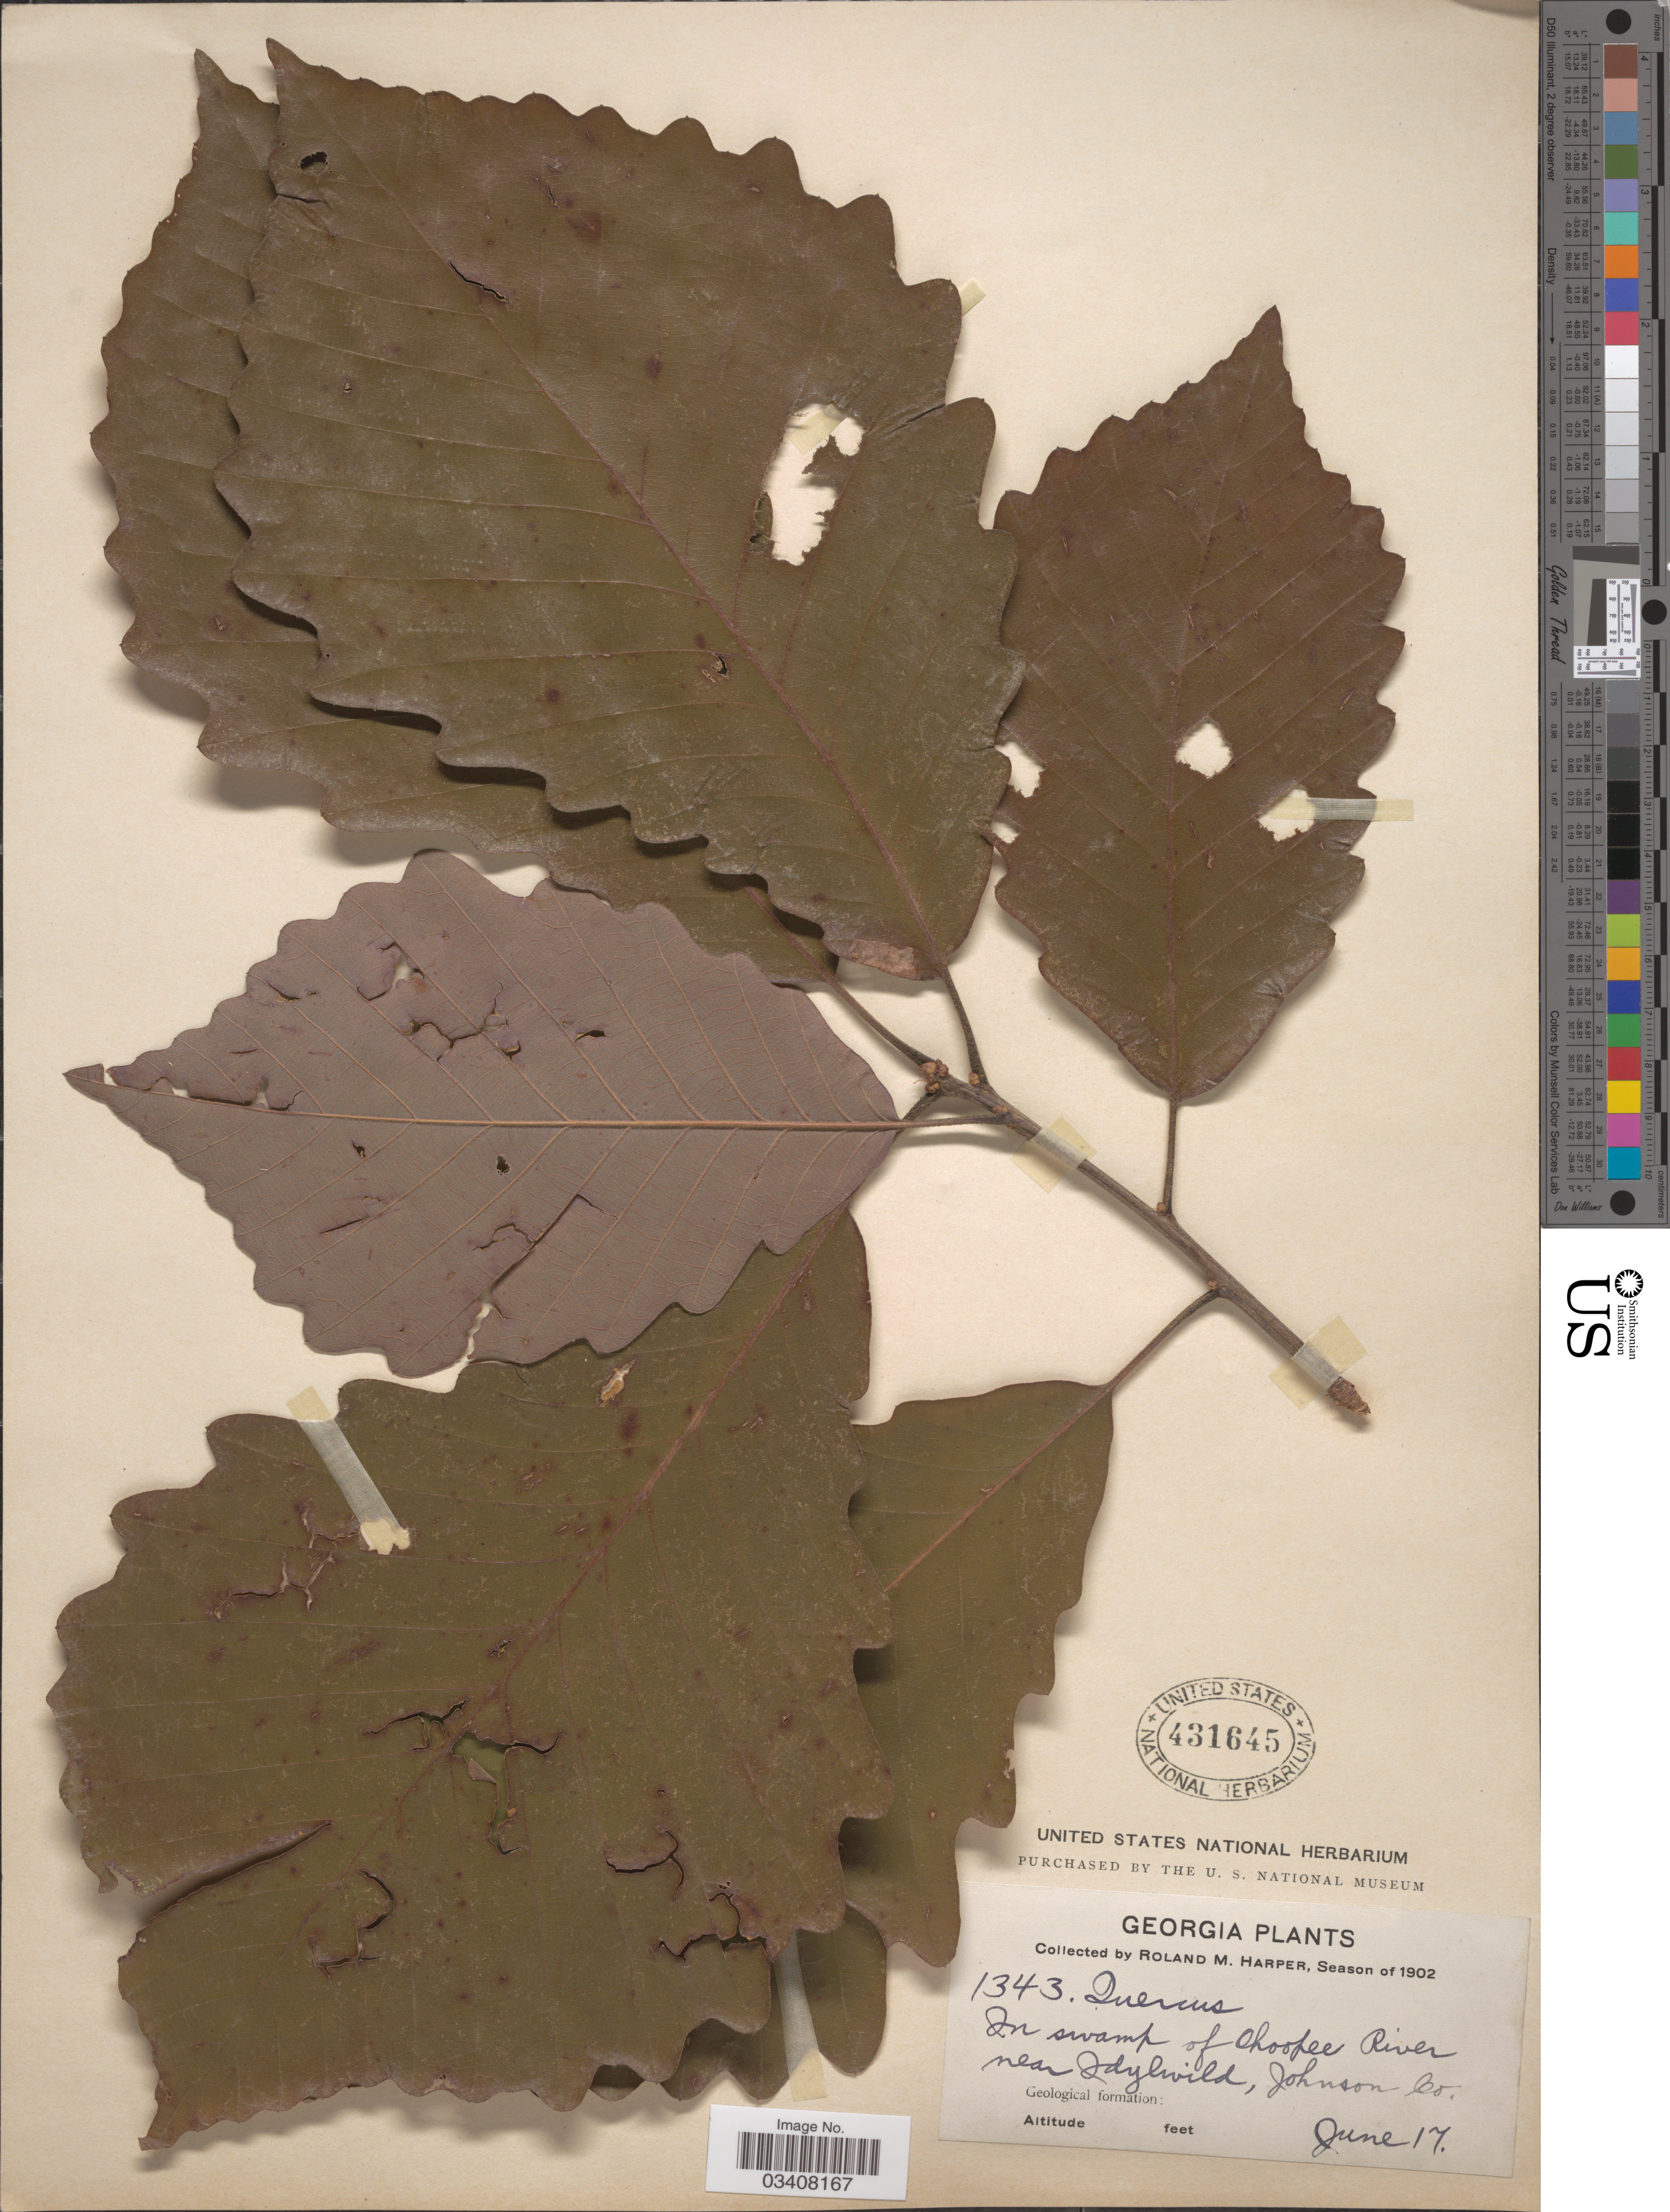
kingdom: Plantae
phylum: Tracheophyta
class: Magnoliopsida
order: Fagales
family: Fagaceae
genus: Quercus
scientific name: Quercus prinus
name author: L.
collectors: R. M. Harper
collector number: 1343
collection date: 1902-06-17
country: United States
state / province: Georgia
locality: In swamp of Ohoopee River near Idylwild, Johnson Co.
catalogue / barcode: US 431645